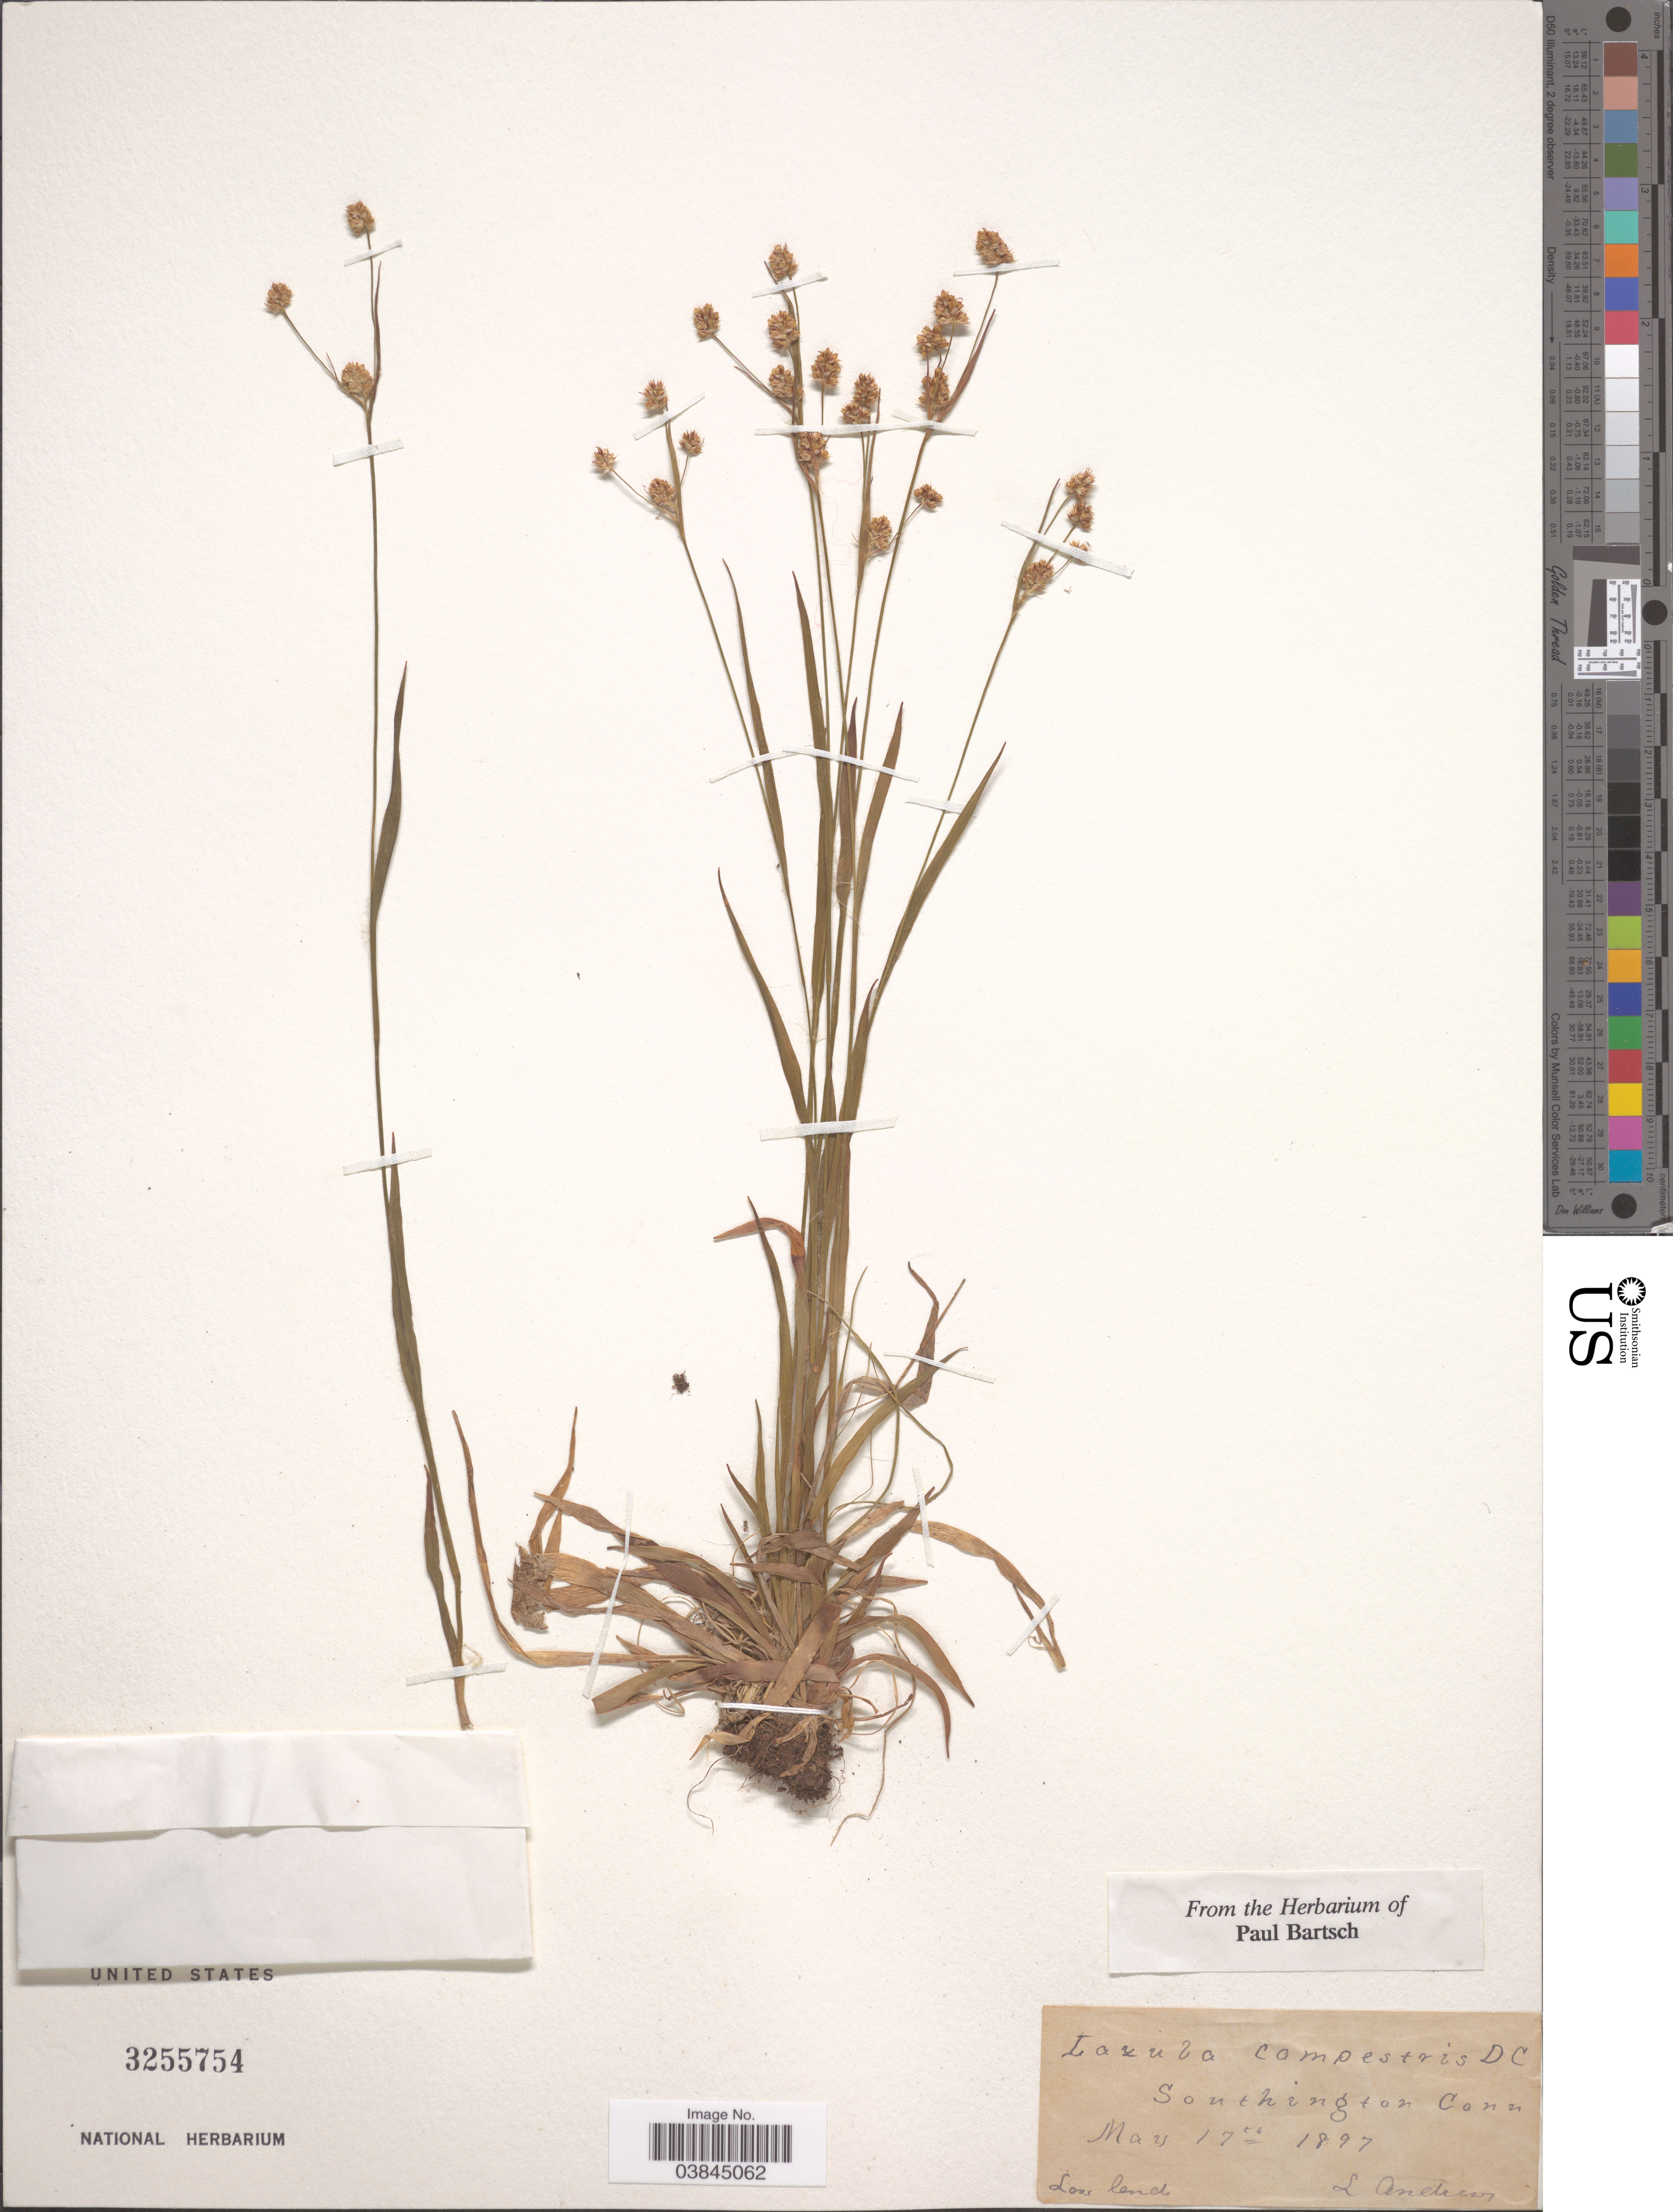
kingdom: Plantae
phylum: Tracheophyta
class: Liliopsida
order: Poales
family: Juncaceae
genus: Luzula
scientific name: Luzula campestris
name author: (L.) DC.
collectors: L. Andrews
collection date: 1897-05-17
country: United States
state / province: Connecticut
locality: Southington.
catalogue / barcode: US 3255754